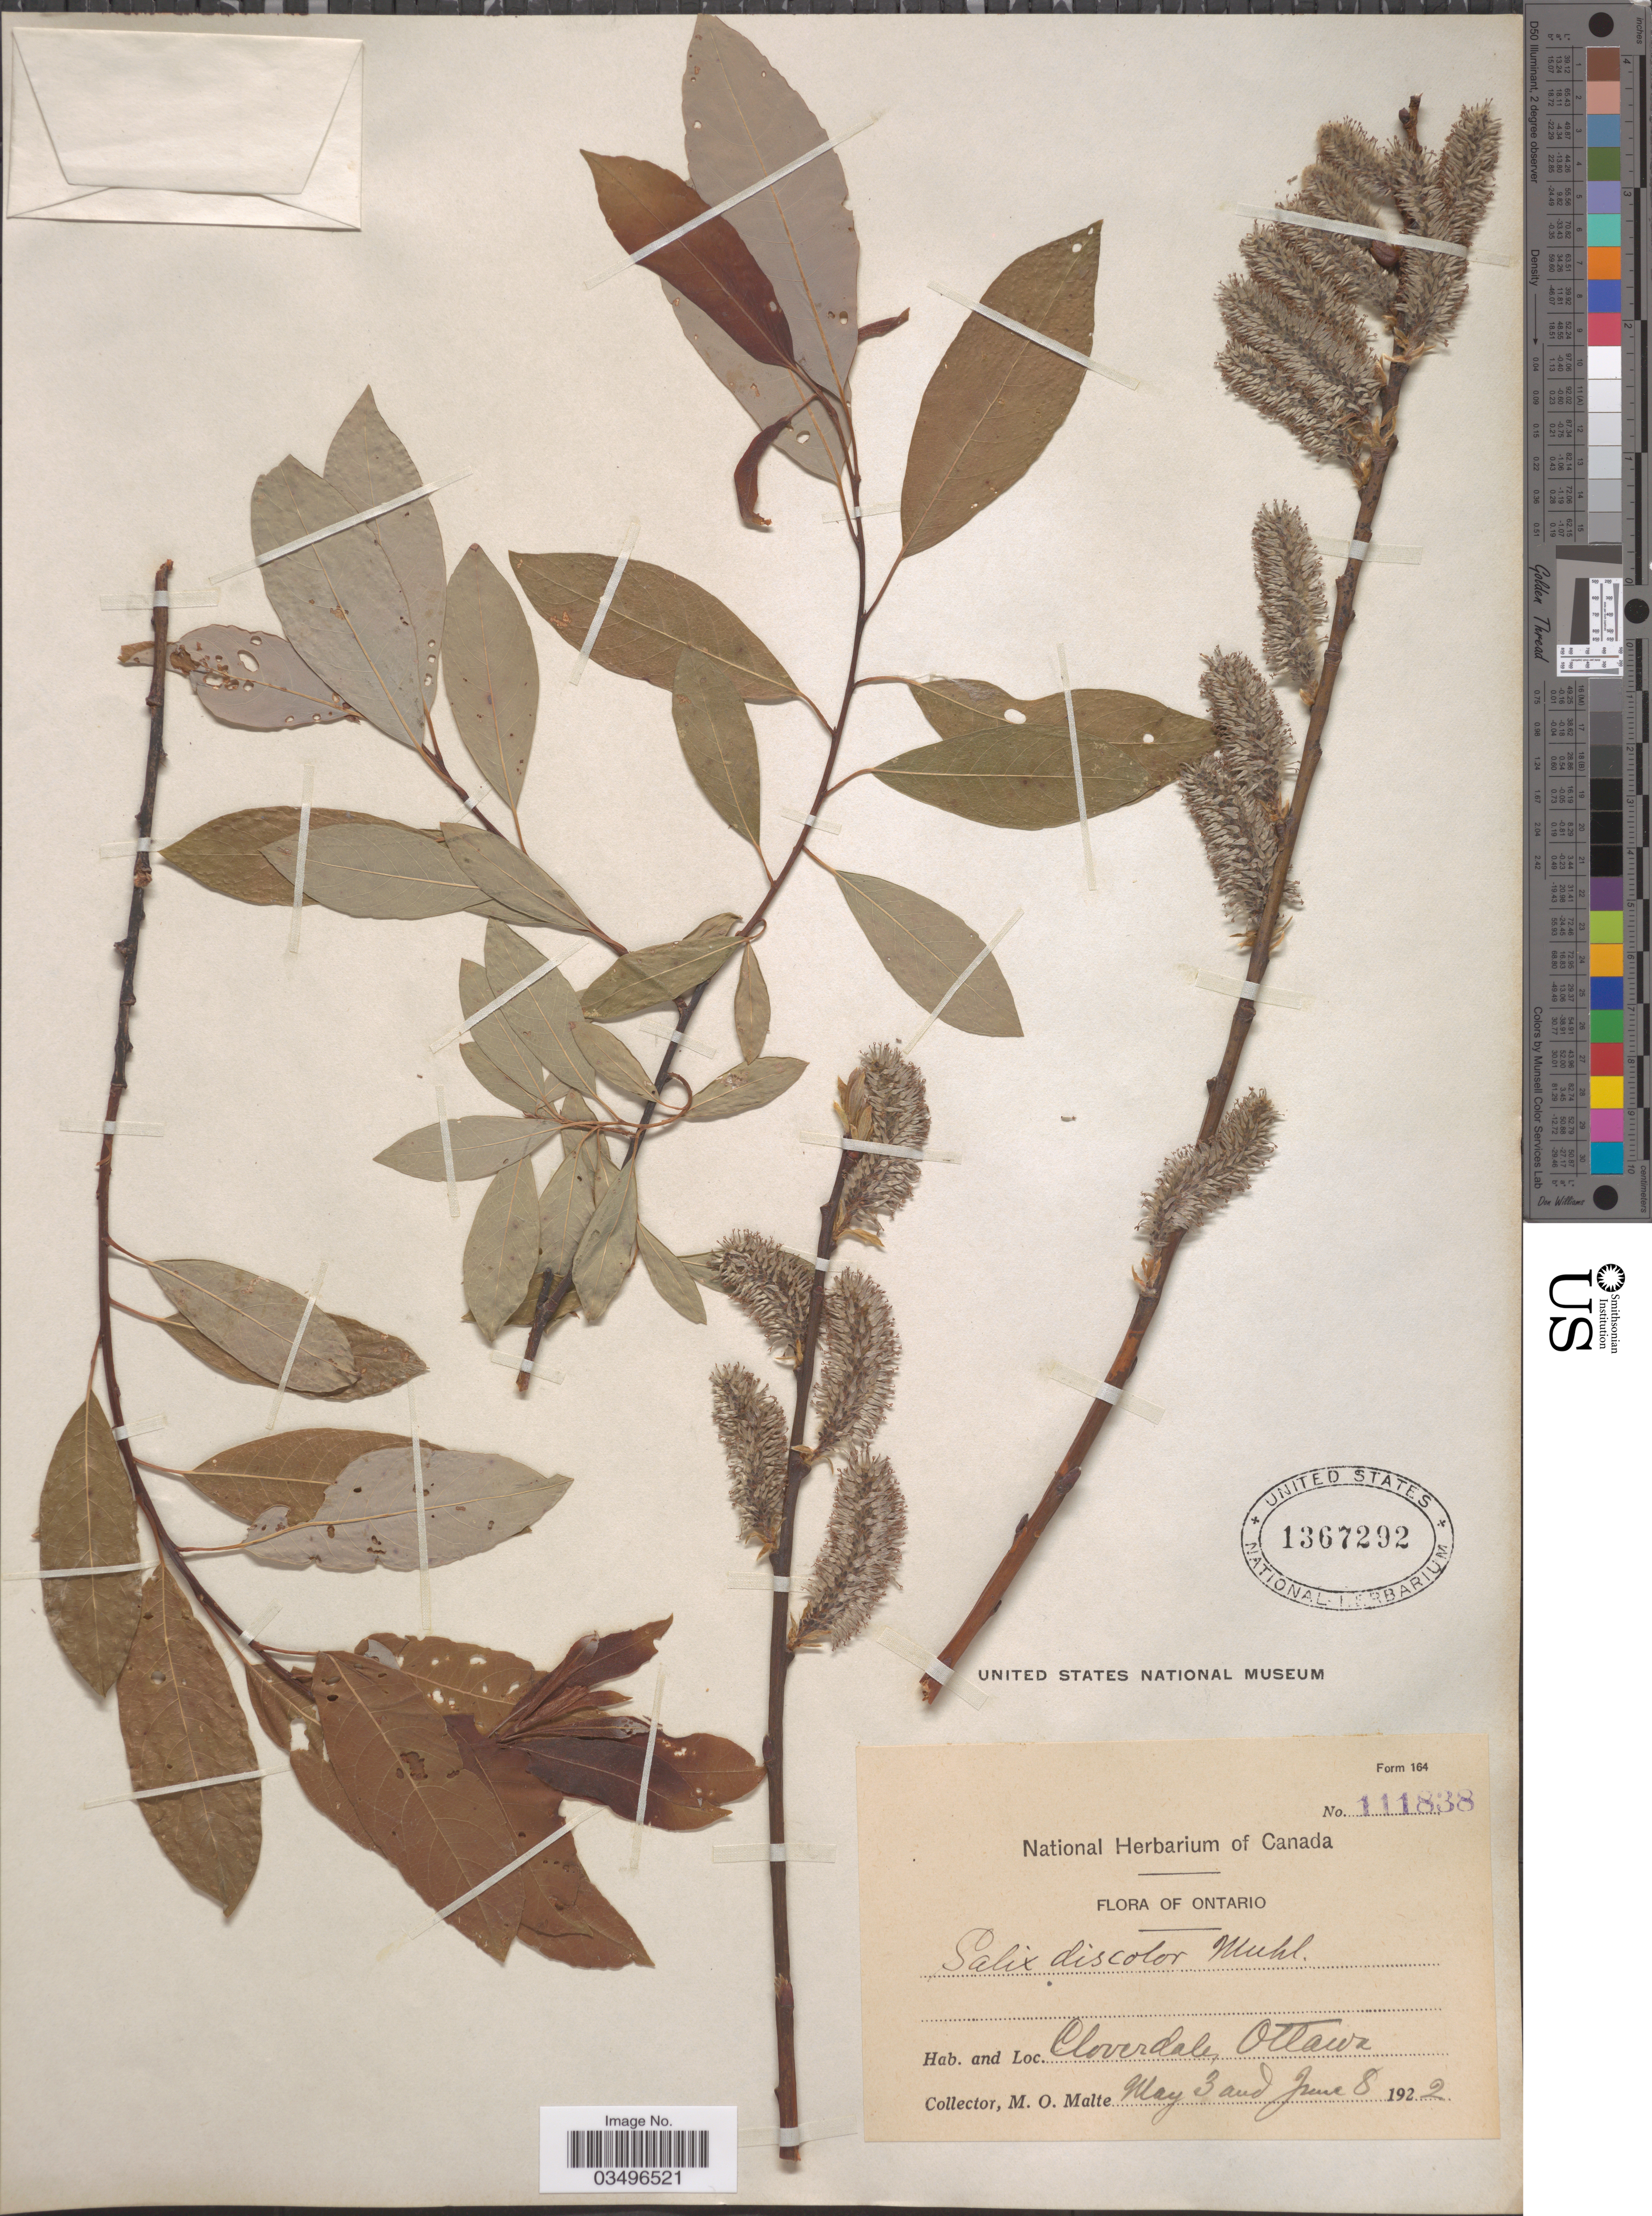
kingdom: Plantae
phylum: Tracheophyta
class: Magnoliopsida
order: Malpighiales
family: Salicaceae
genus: Salix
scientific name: Salix discolor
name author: Muhl.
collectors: M. O. Malte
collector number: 111838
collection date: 1922-05-03/1922-06-08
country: Canada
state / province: Ontario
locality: Cloverdale, Ottawa.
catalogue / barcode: US 1367292